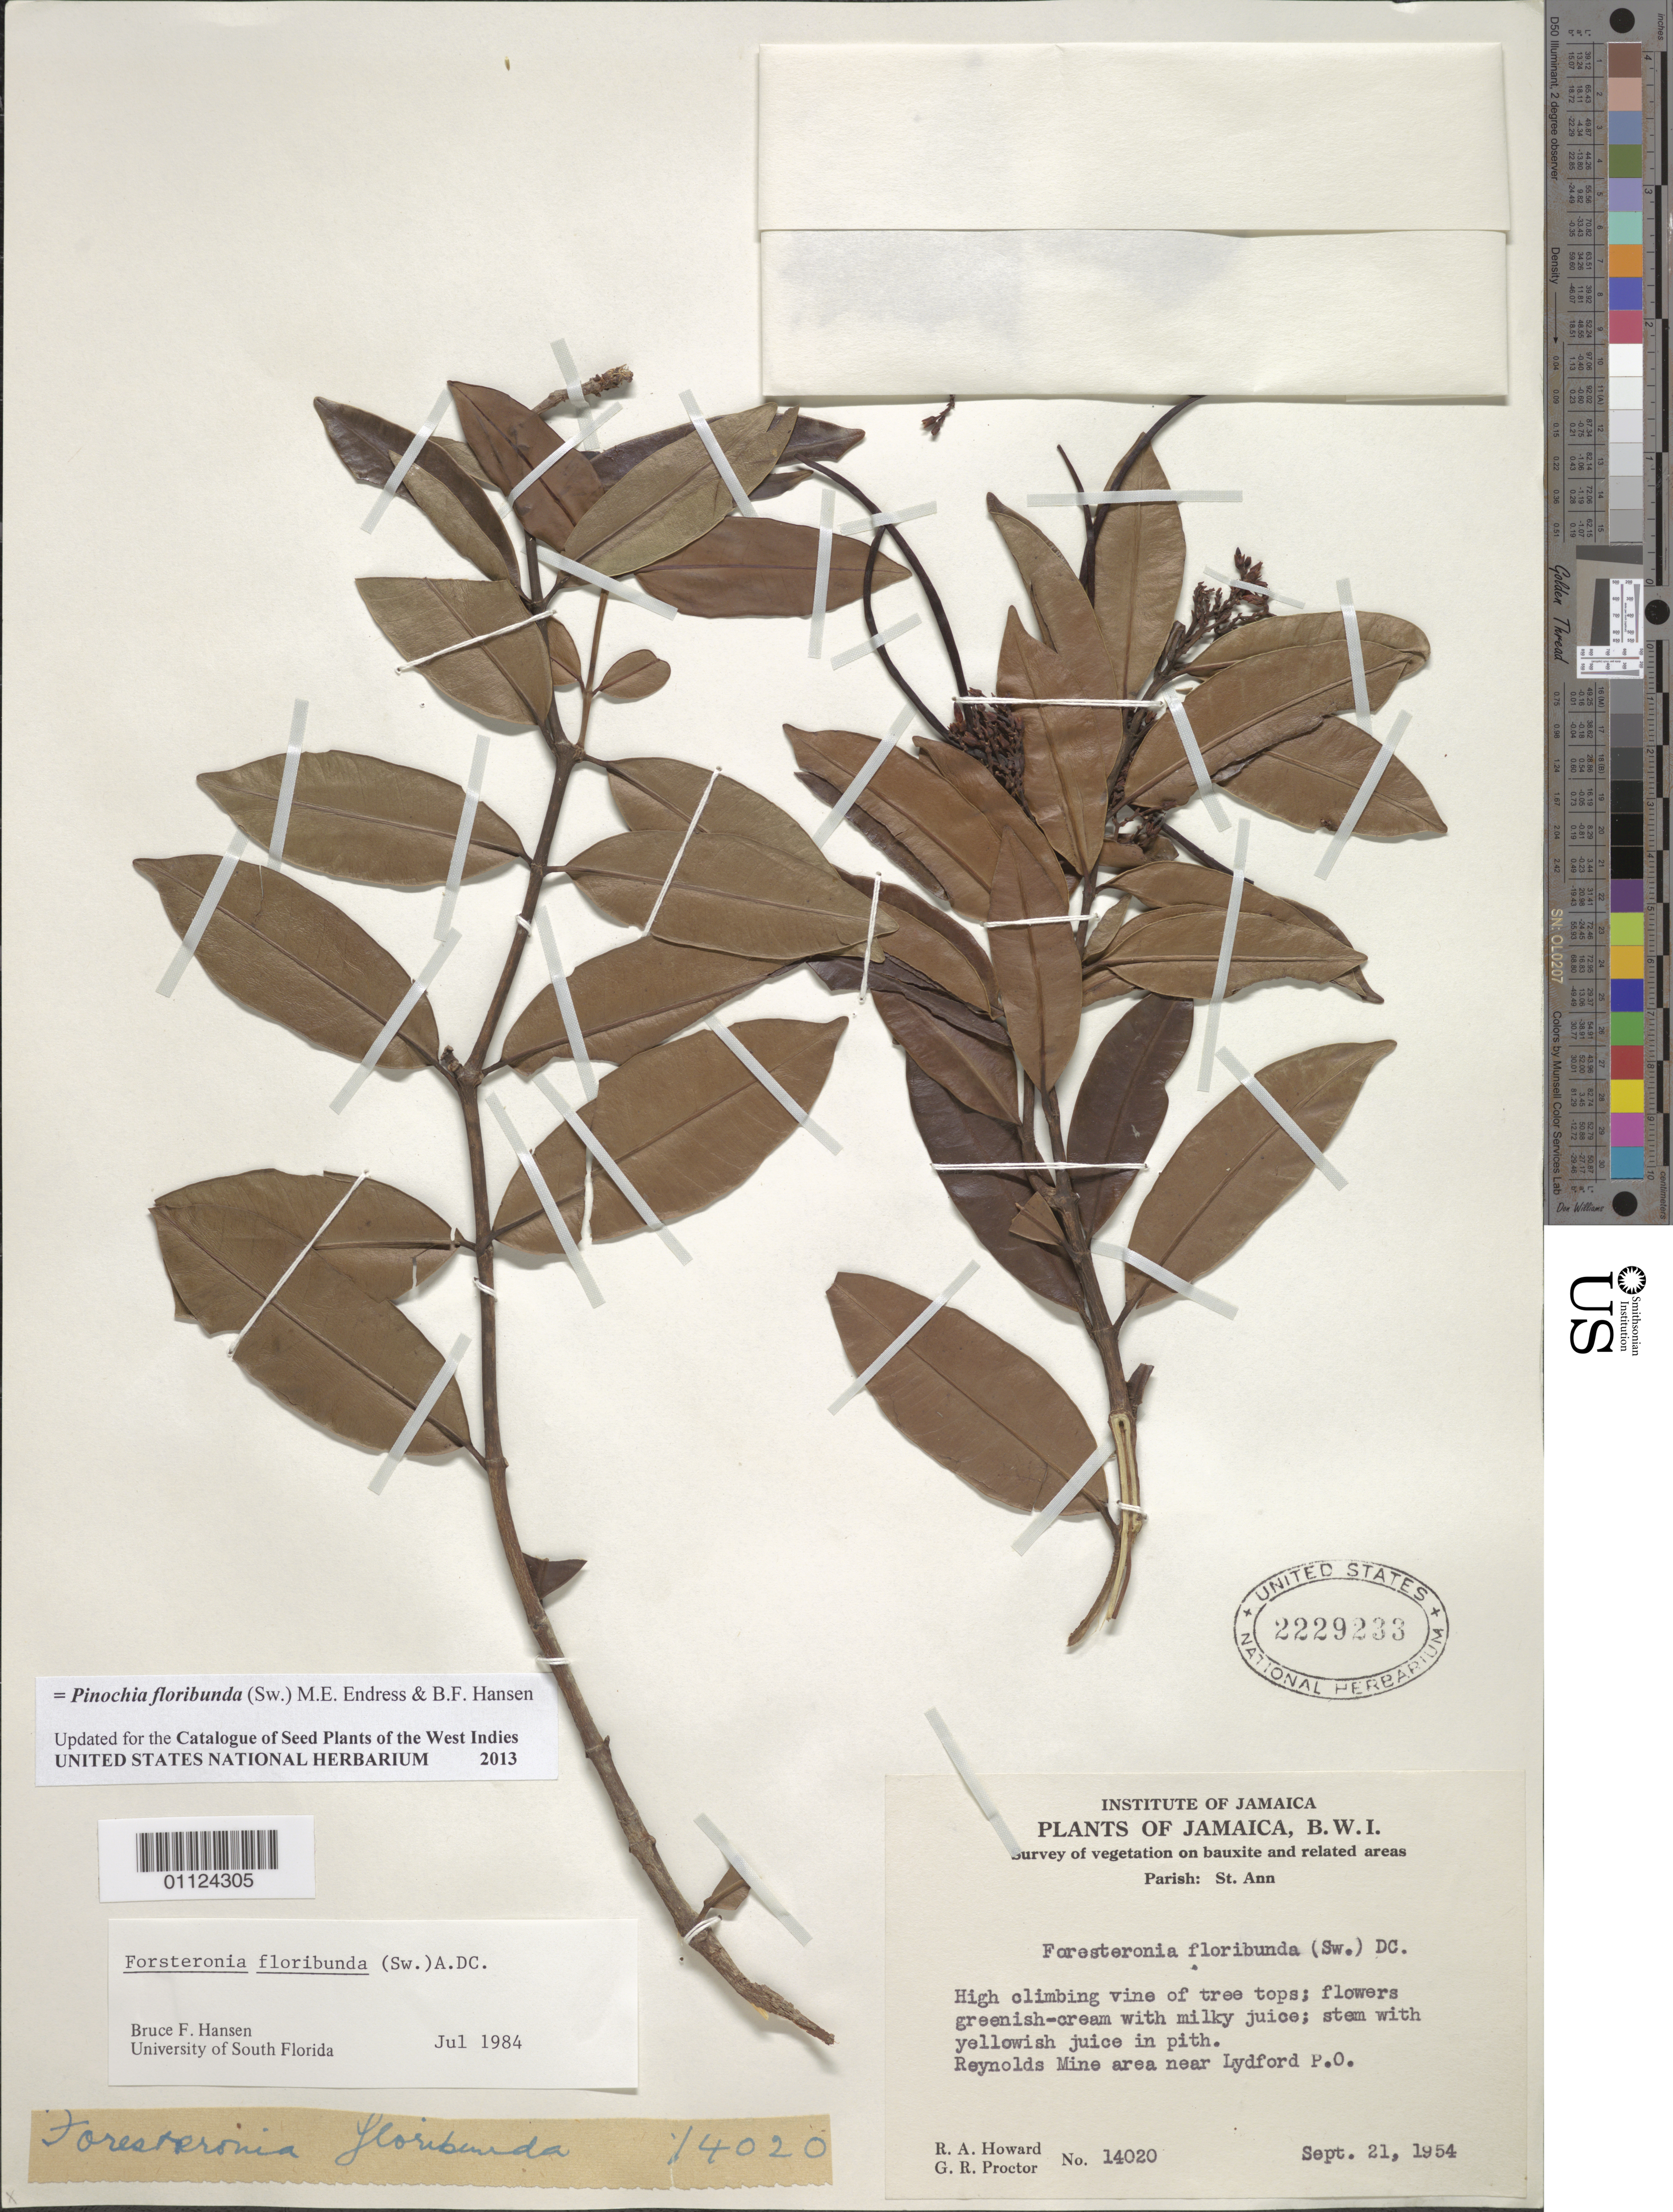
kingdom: Plantae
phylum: Tracheophyta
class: Magnoliopsida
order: Gentianales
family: Apocynaceae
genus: Pinochia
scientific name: Pinochia floribunda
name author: (Sw.) M.E. Endress & B.F. Hansen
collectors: R. A. Howard & G. R. Proctor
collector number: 14020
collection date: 1954-09-21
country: Jamaica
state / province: Saint Ann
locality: Reynolds Mine area near Lydford P.O.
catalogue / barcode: US 2229233